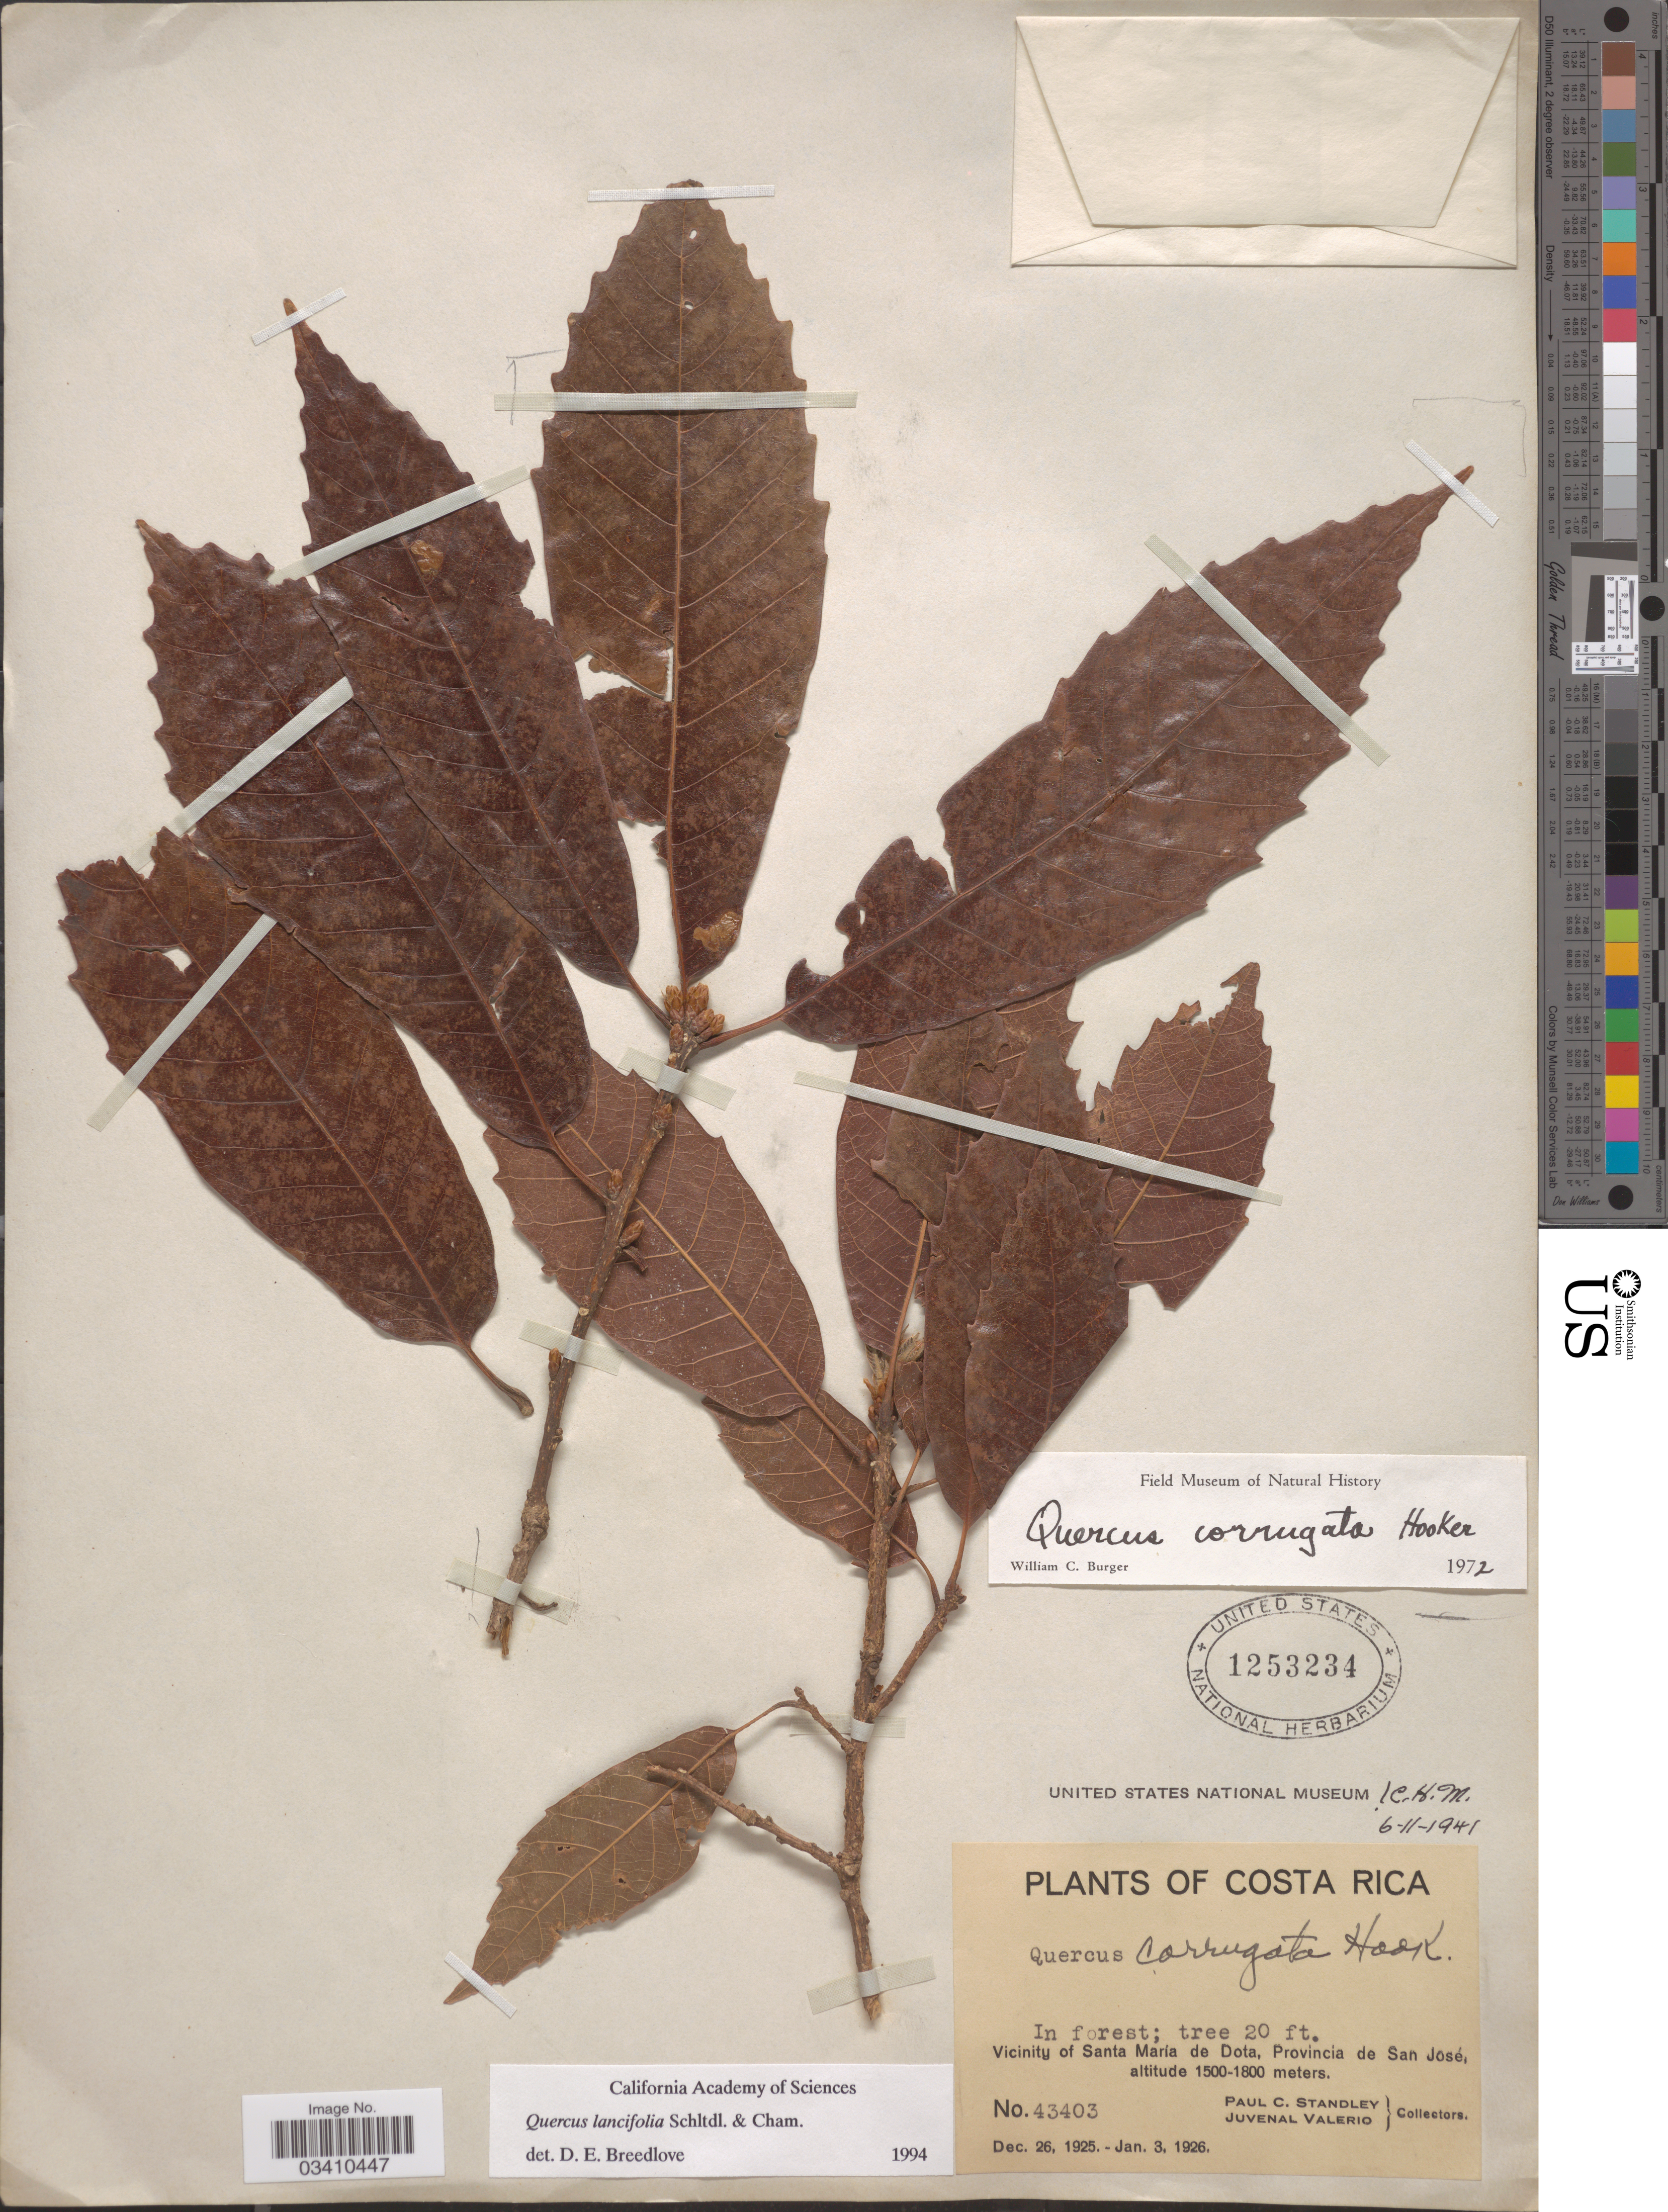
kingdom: Plantae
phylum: Tracheophyta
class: Magnoliopsida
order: Fagales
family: Fagaceae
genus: Quercus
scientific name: Quercus lancifolia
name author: Schltdl. & Cham.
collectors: P. C. Standley & J. Valerio R.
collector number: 43403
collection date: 1925-12-26/1926-01-03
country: Costa Rica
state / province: San José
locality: Vicinity of Santa María de Dota.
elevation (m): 1500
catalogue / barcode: US 1253234